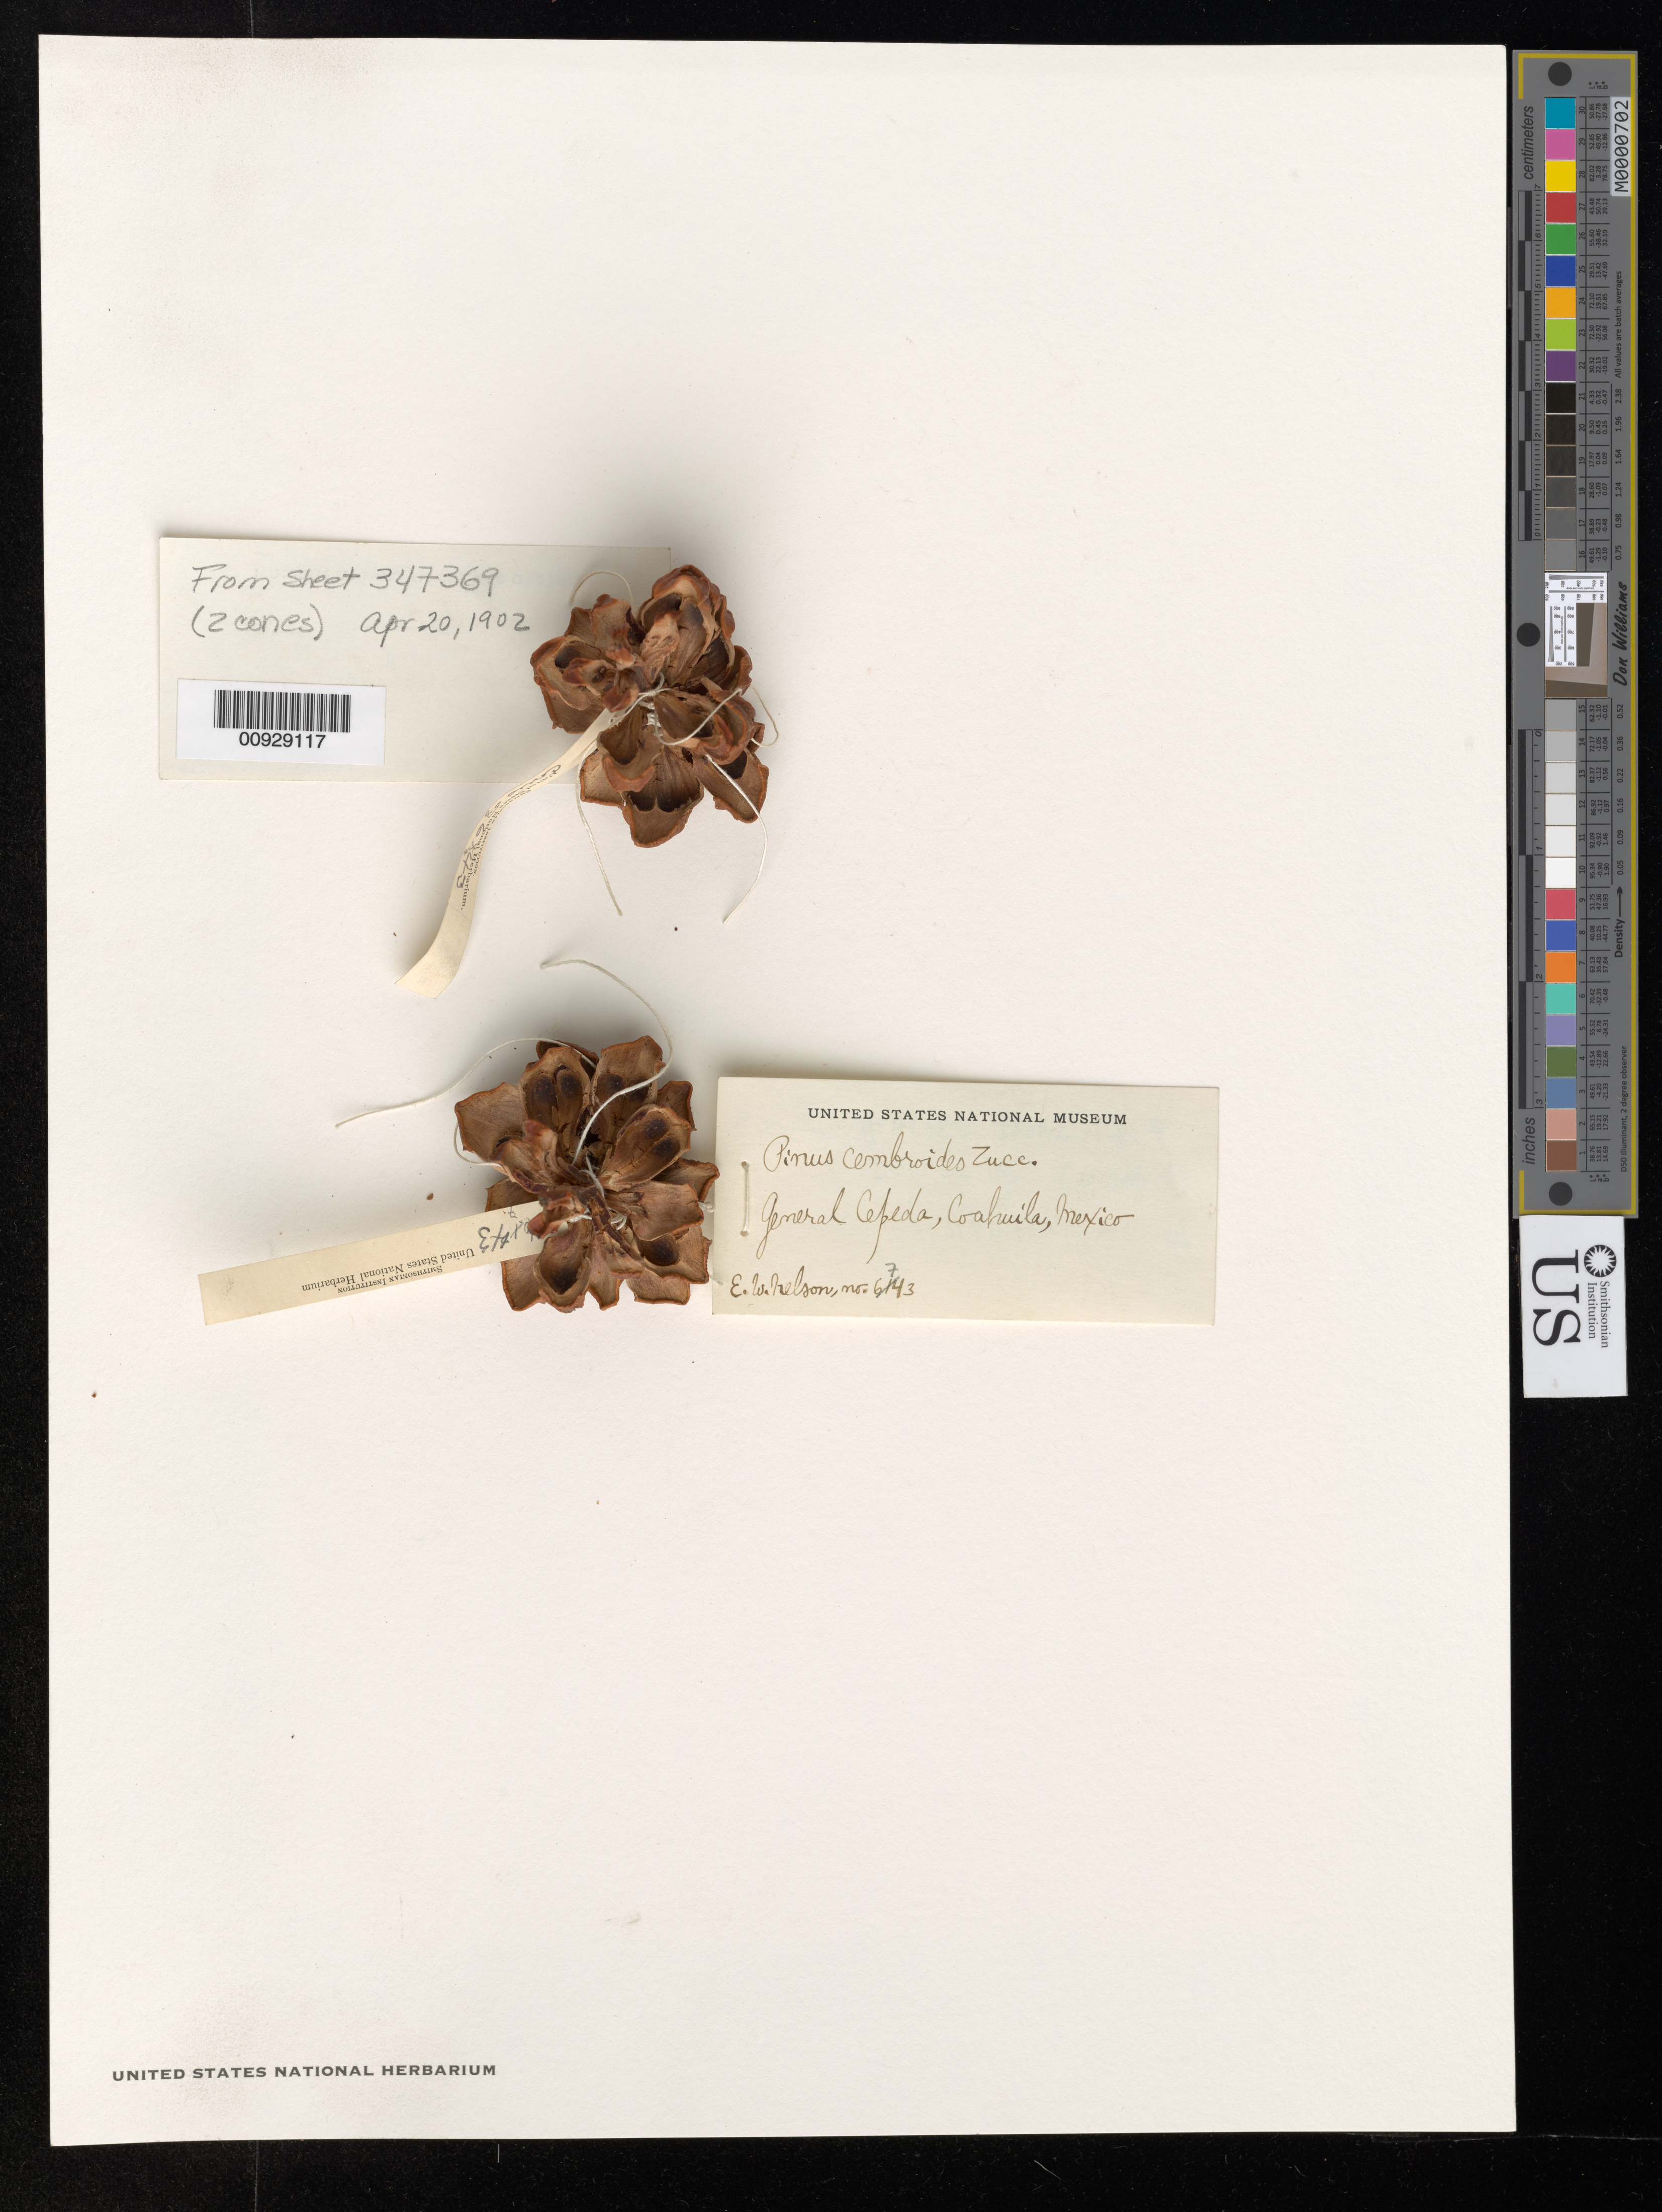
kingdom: Plantae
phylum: Tracheophyta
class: Pinopsida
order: Pinales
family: Pinaceae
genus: Pinus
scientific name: Pinus cembroides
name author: Zucc.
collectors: E. W. Nelson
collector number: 6743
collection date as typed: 20 Apr 1902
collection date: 1902-04-20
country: Mexico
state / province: Coahuila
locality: General Cepeda.